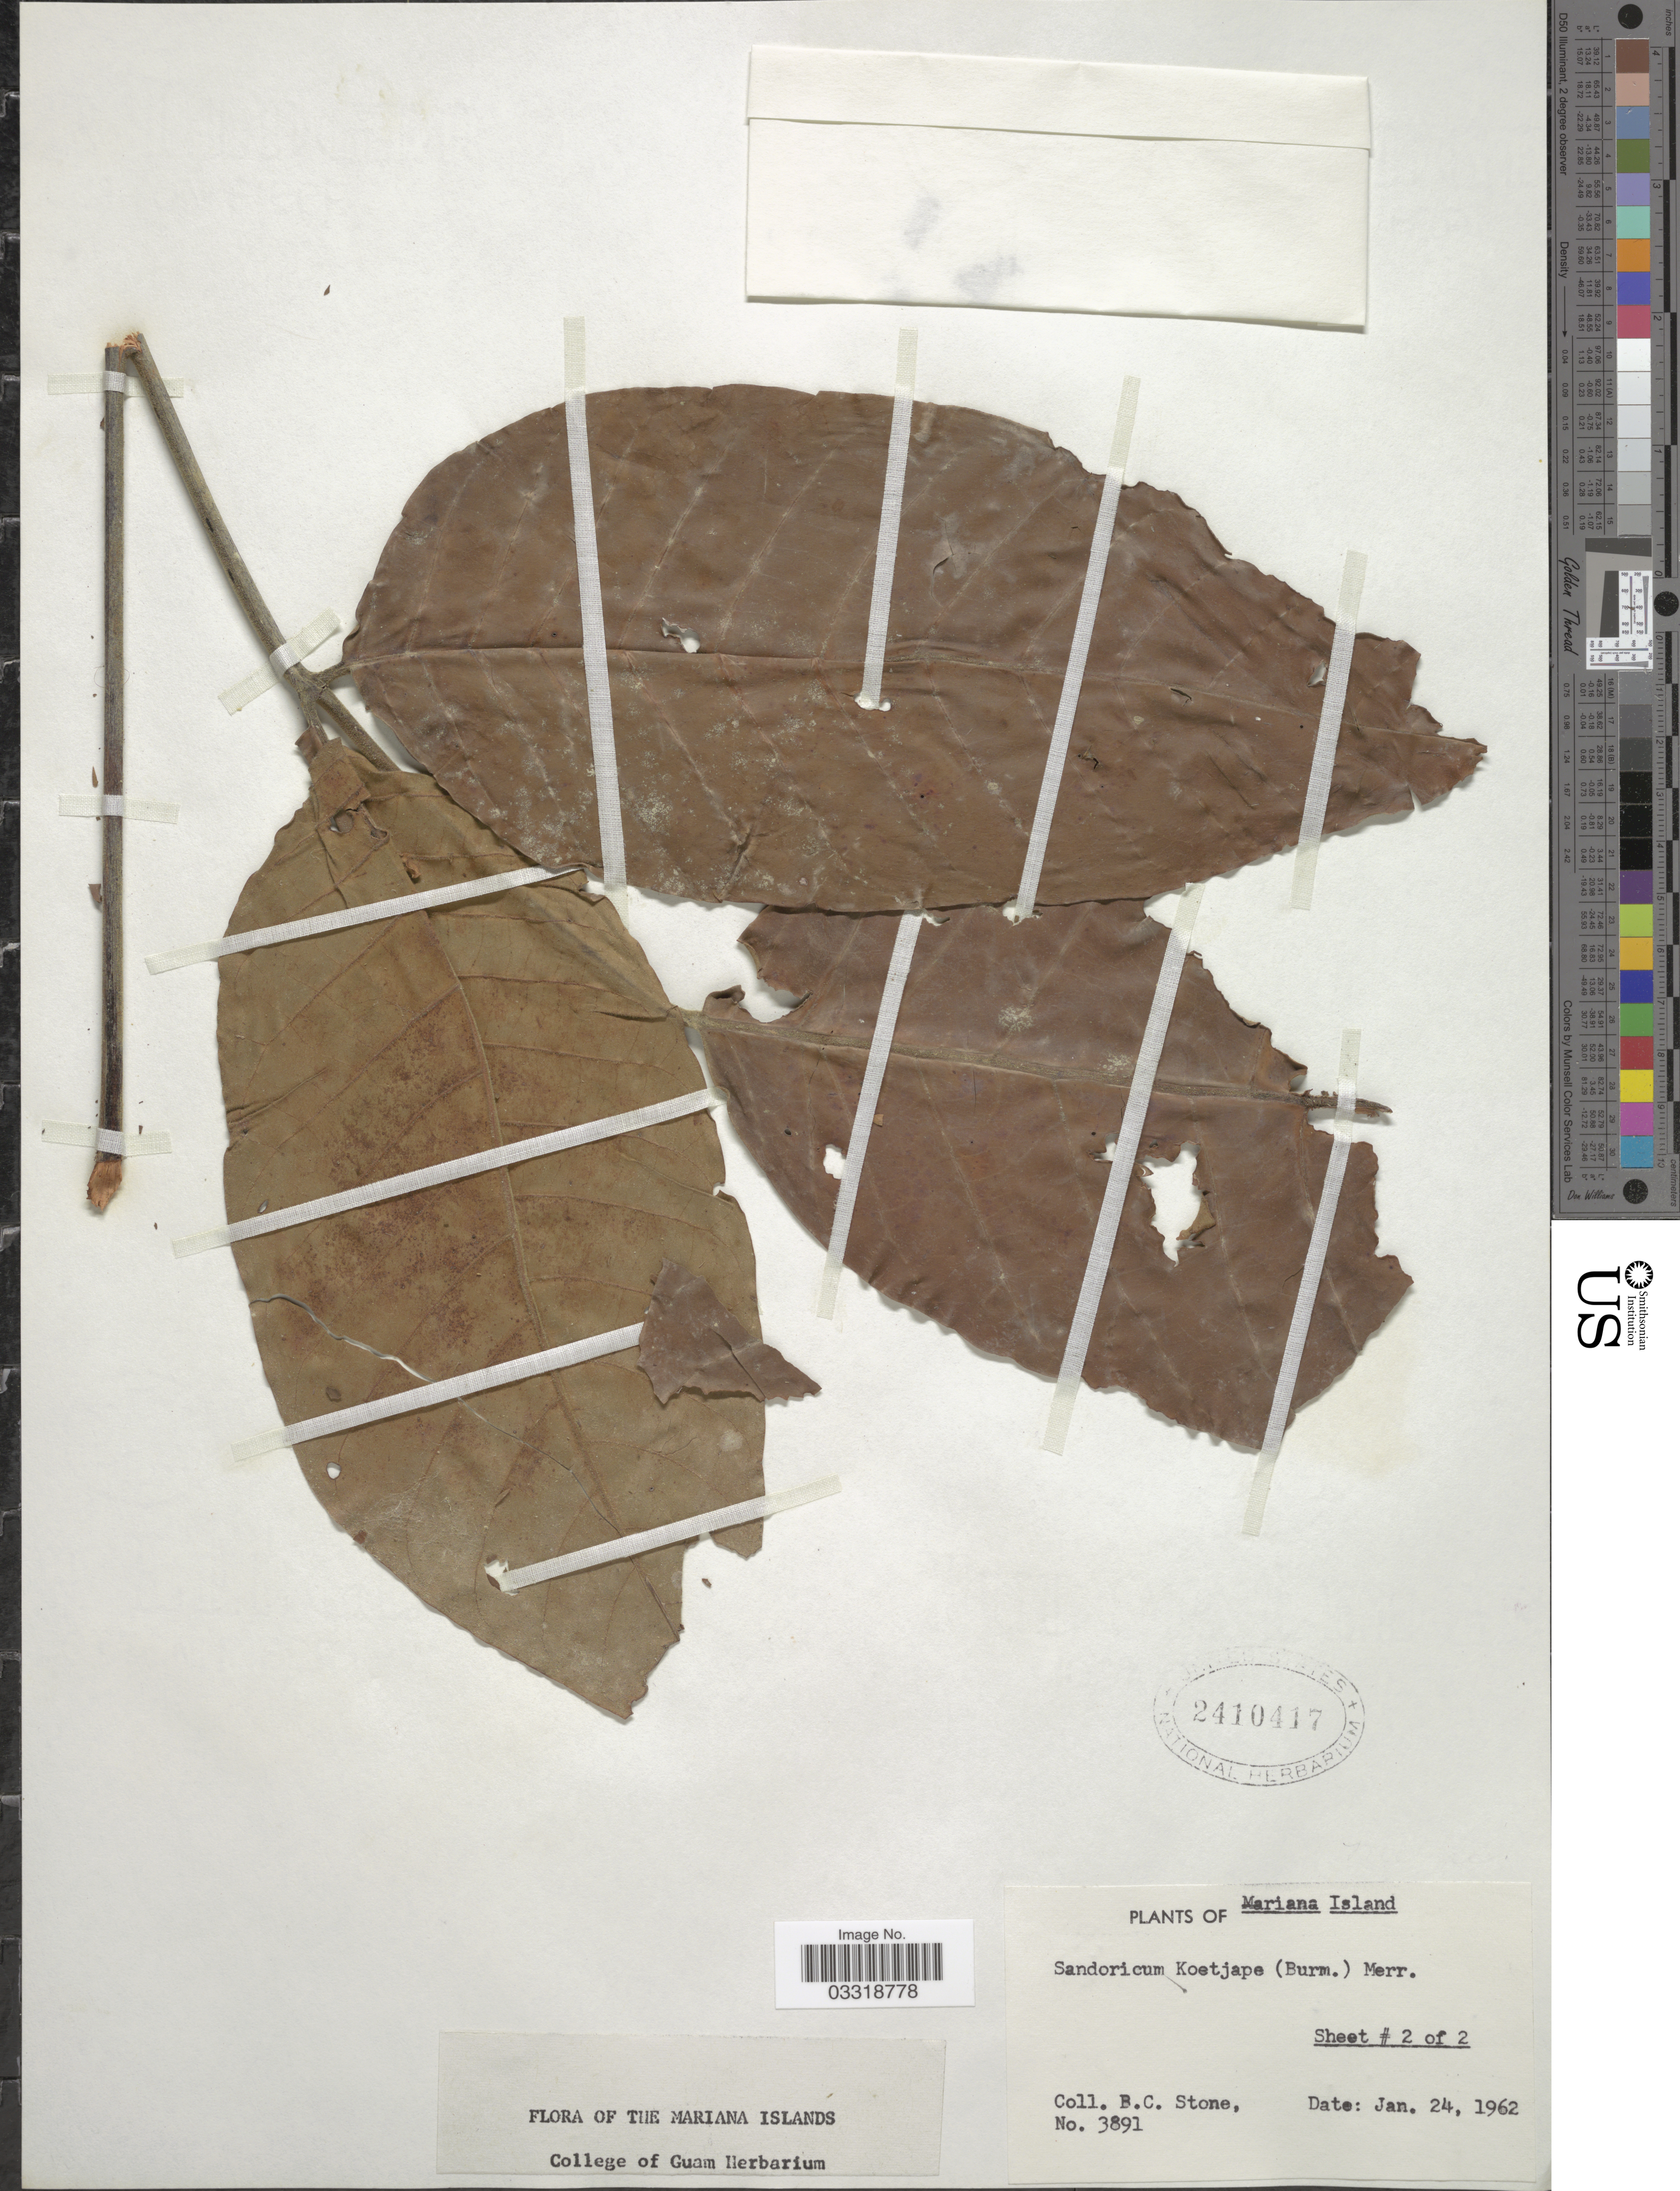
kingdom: Plantae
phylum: Tracheophyta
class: Magnoliopsida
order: Sapindales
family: Meliaceae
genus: Sandoricum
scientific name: Sandoricum koetjape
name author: (Burm. f.) Merr.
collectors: B. C. Stone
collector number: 3891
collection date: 1962-01-24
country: Northern Mariana Islands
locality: Mariana Island.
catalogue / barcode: US 2410417